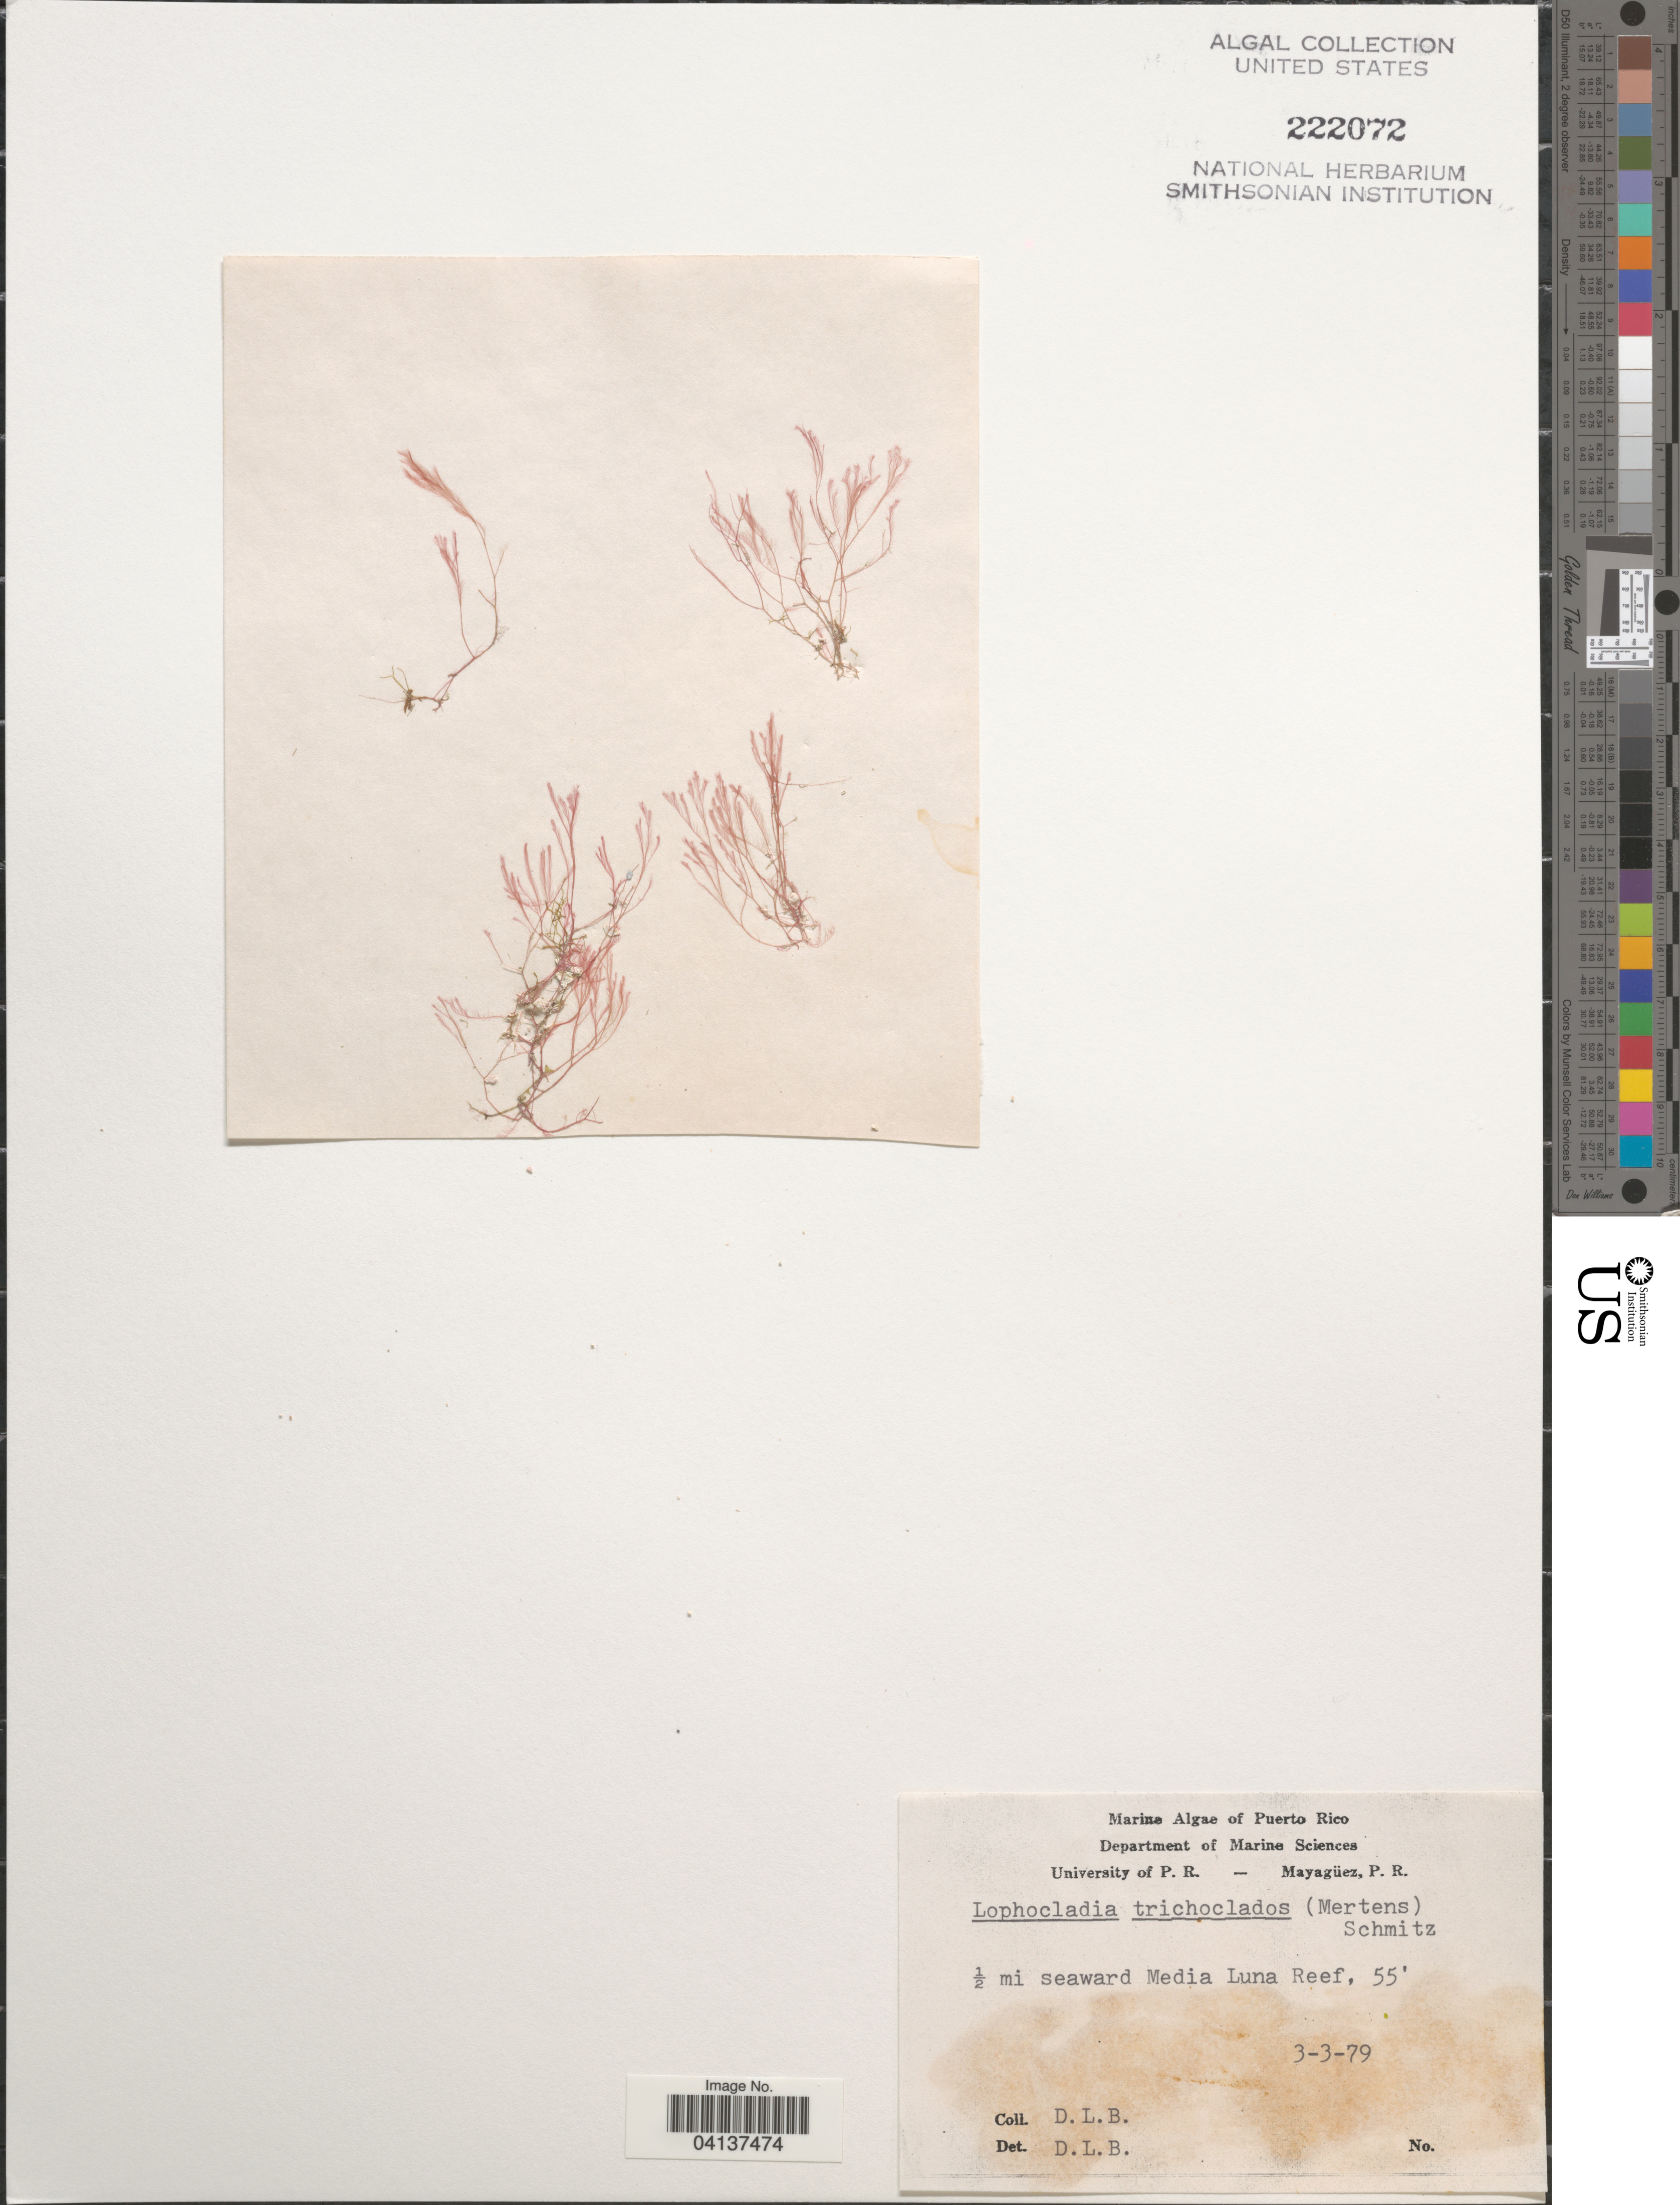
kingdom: Plantae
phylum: Rhodophyta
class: Florideophyceae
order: Ceramiales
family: Rhodomelaceae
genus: Lophocladia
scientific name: Lophocladia trichoclados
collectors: D. L. B.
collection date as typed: Transcribed d/m/y: 3/3/79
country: Puerto Rico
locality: ½ mi seaward Media Luna Reef.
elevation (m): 17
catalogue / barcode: US 222072